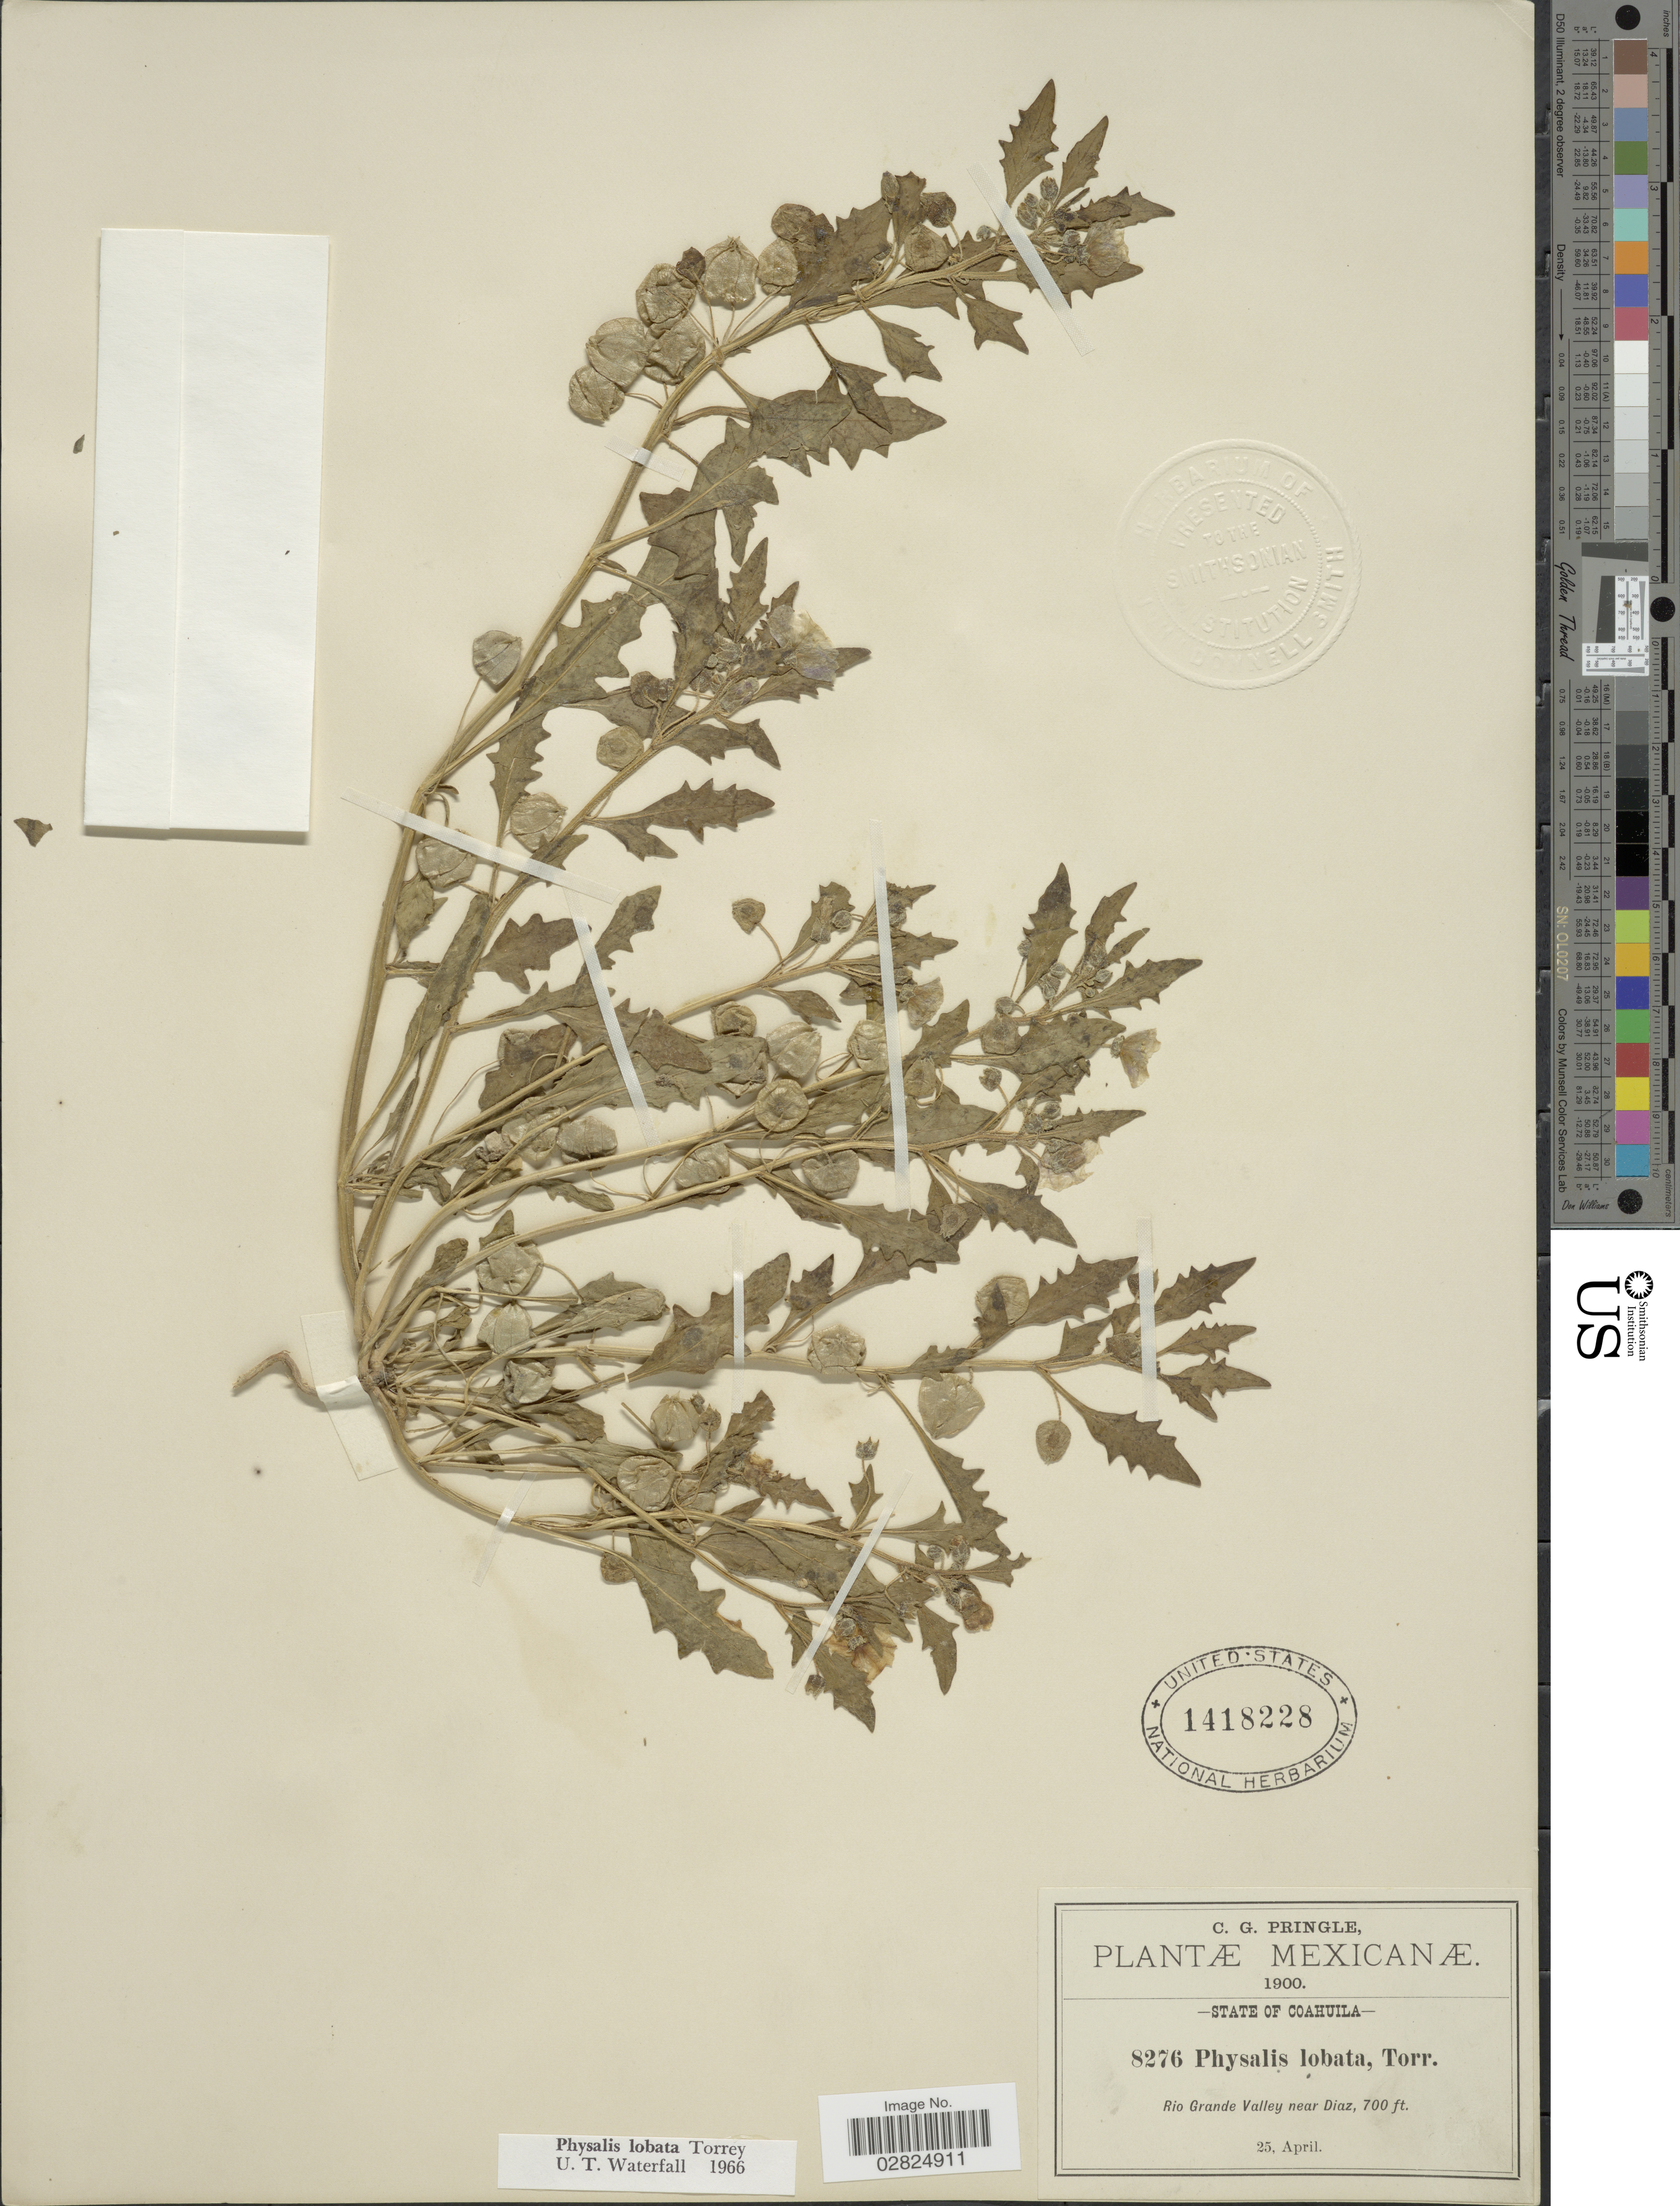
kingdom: Plantae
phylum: Tracheophyta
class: Magnoliopsida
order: Solanales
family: Solanaceae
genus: Physalis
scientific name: Physalis lobata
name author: Torr.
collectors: C. G. Pringle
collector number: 8276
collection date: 1900-04-25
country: Mexico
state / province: Coahuila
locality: Rio Grande Valley near Diaz.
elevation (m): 213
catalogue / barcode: US 1418228